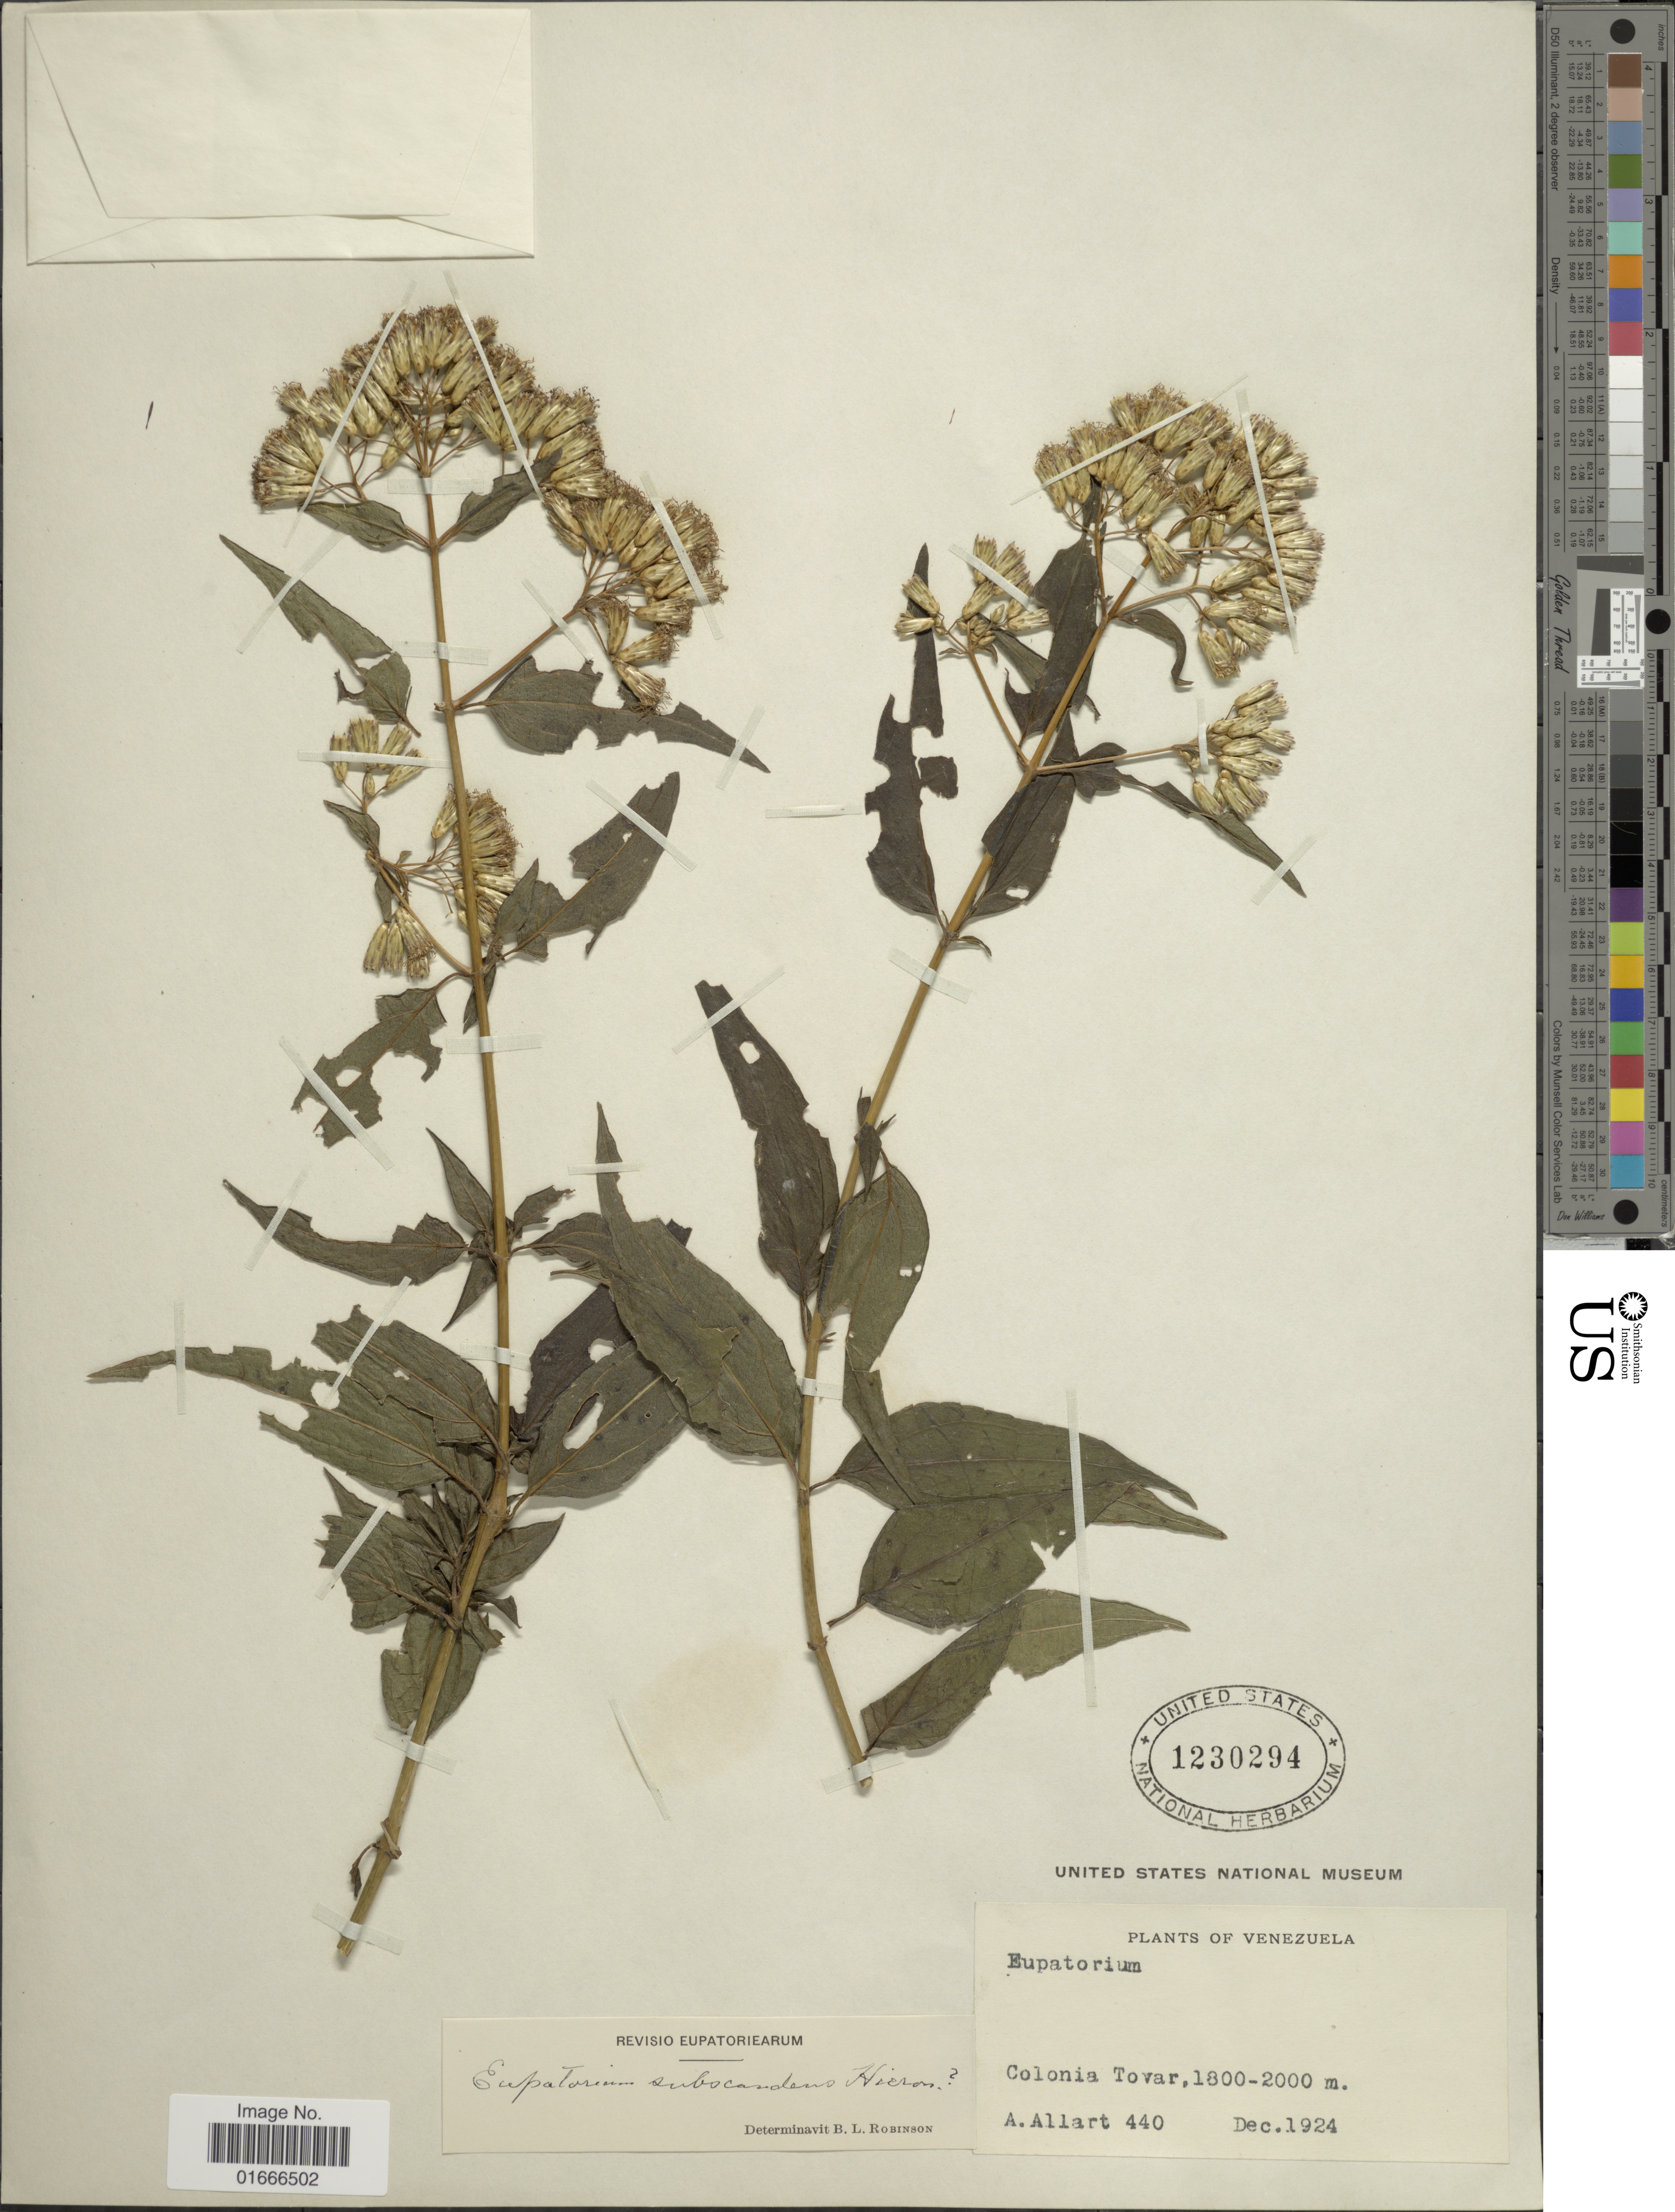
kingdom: Plantae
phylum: Tracheophyta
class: Magnoliopsida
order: Asterales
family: Asteraceae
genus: Chromolaena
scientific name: Chromolaena subscandens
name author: (Hieron.) R.M. King & H. Rob.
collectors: A. Allart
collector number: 440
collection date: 1924-12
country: Venezuela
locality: Colonia Tovar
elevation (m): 1800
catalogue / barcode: US 1230294